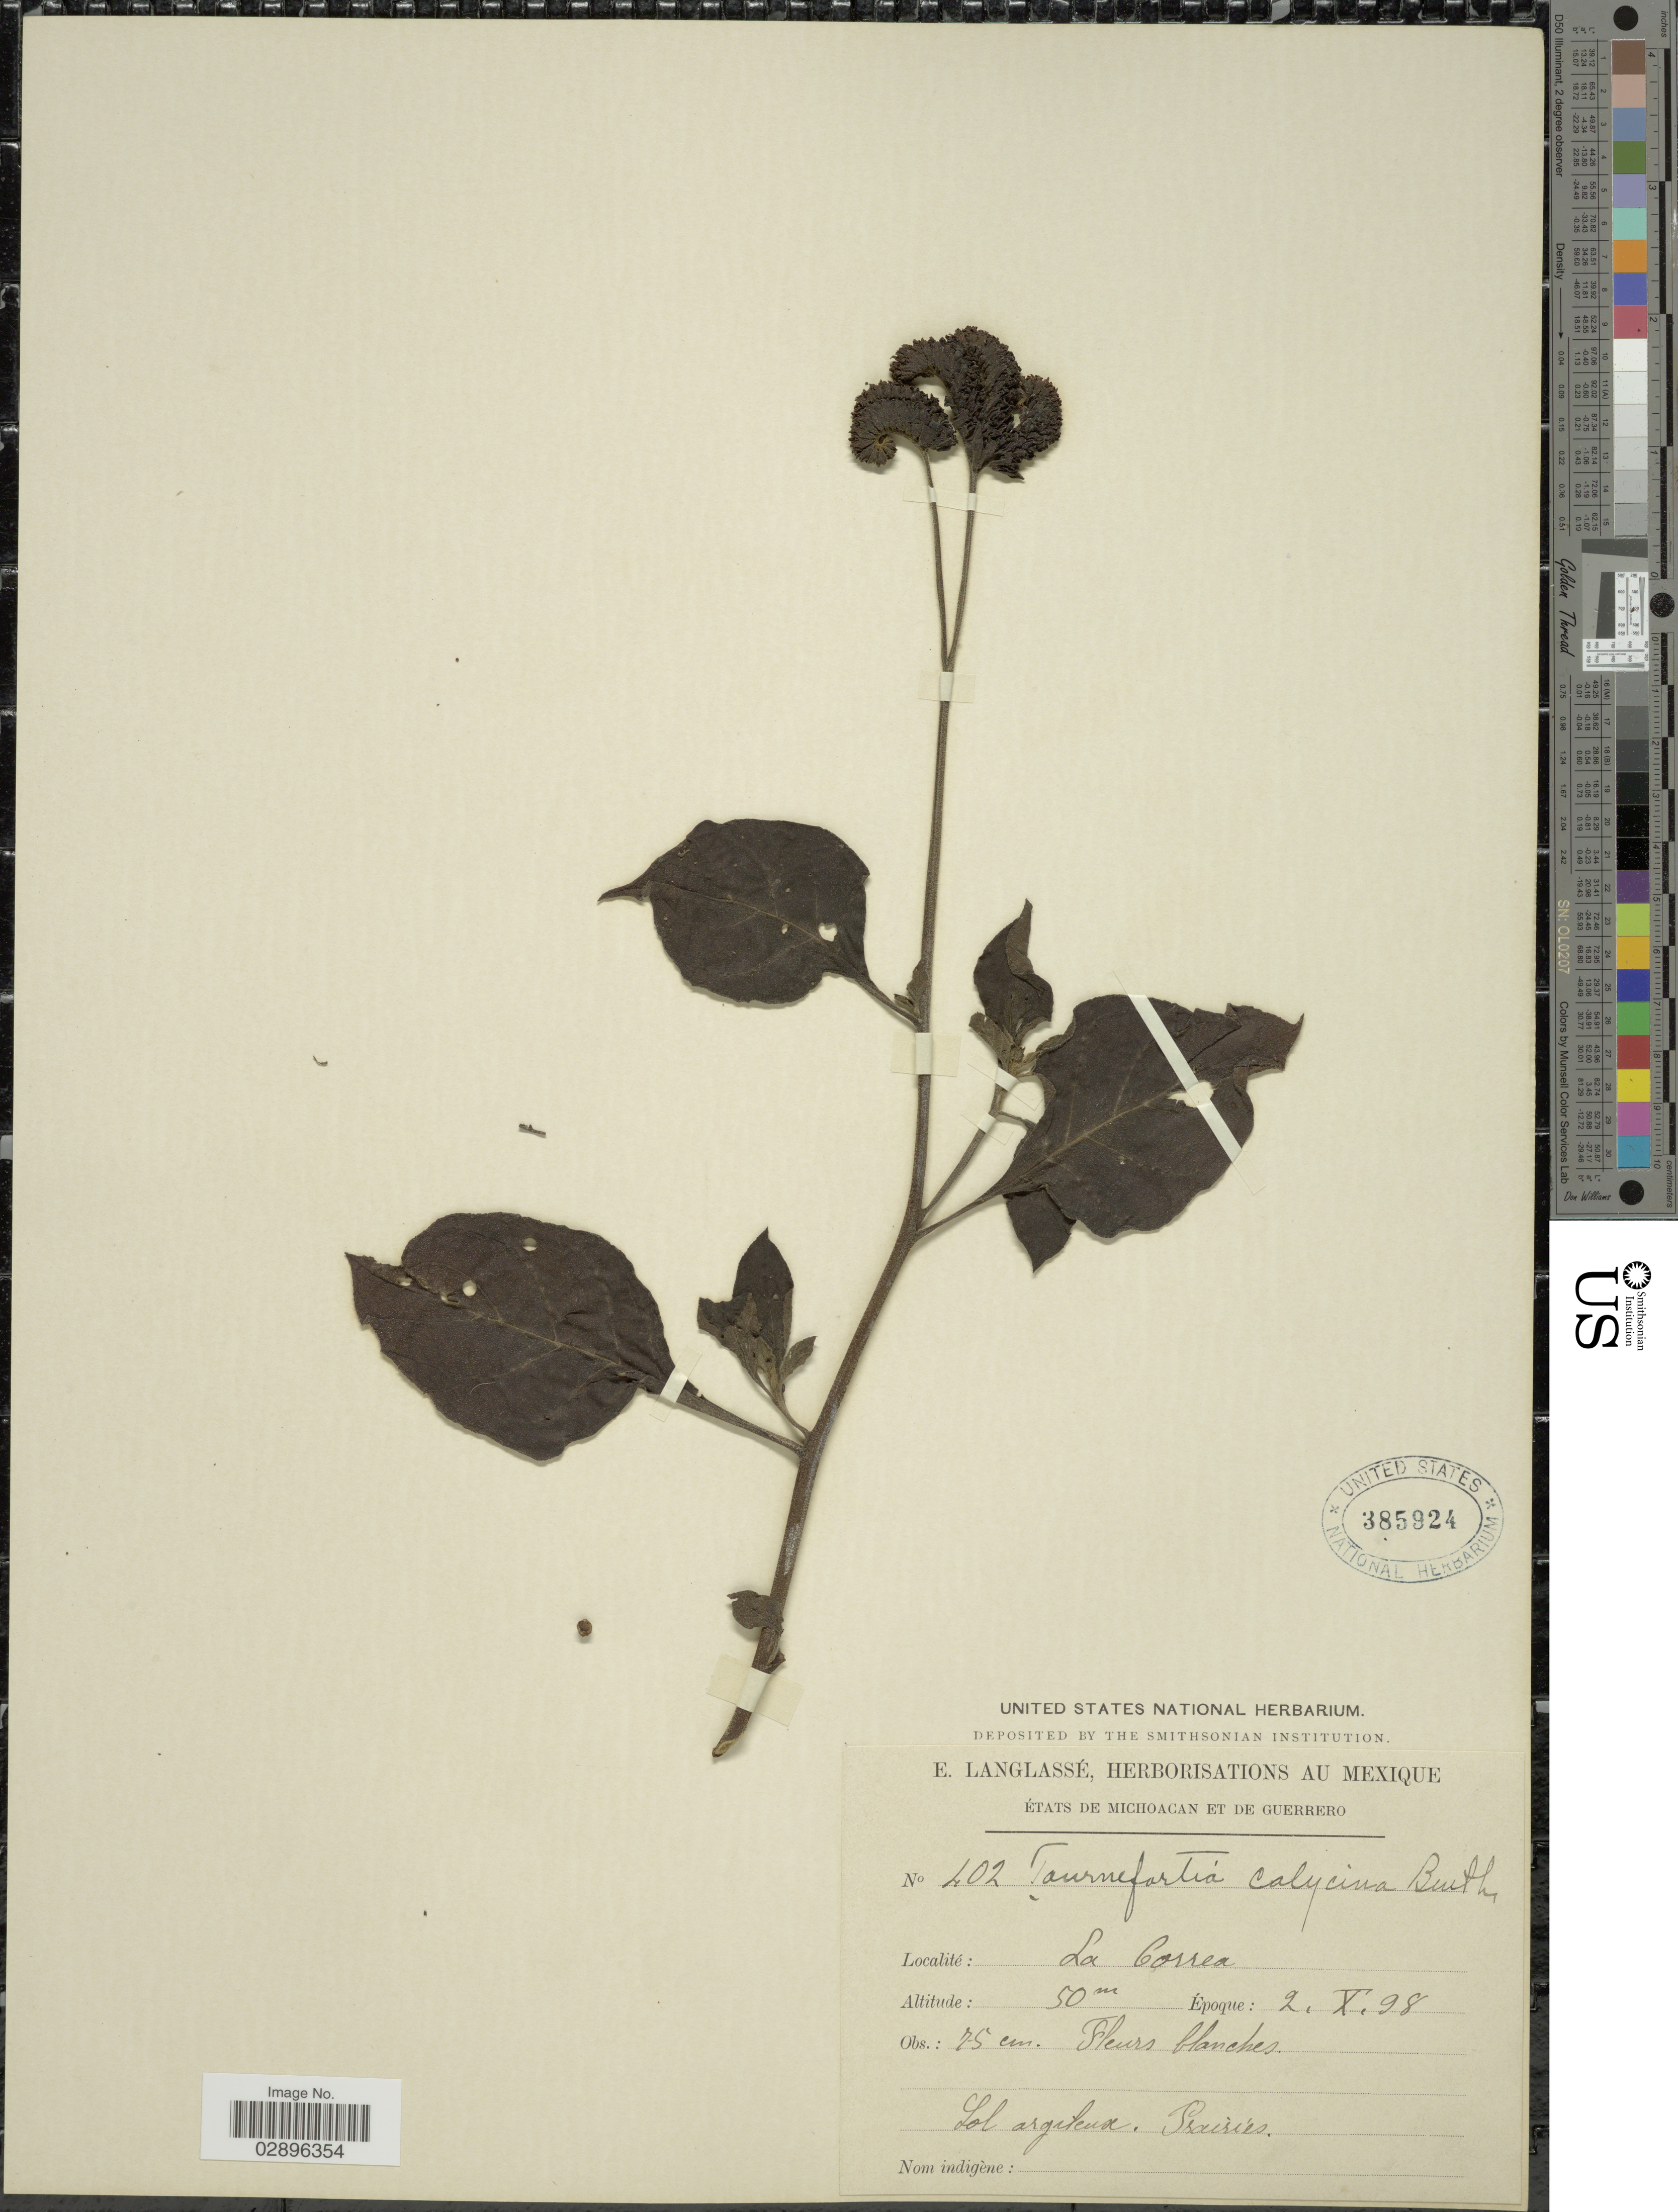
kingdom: Plantae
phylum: Tracheophyta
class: Magnoliopsida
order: Boraginales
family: Heliotropiaceae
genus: Tournefortia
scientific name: Tournefortia calycina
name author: Benth.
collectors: E. Langlassé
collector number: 402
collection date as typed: Transcribed d/m/y: 2/10/98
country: Mexico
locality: États de Michoacan et de Guerrero. La Gorrea.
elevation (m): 50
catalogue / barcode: US 385924